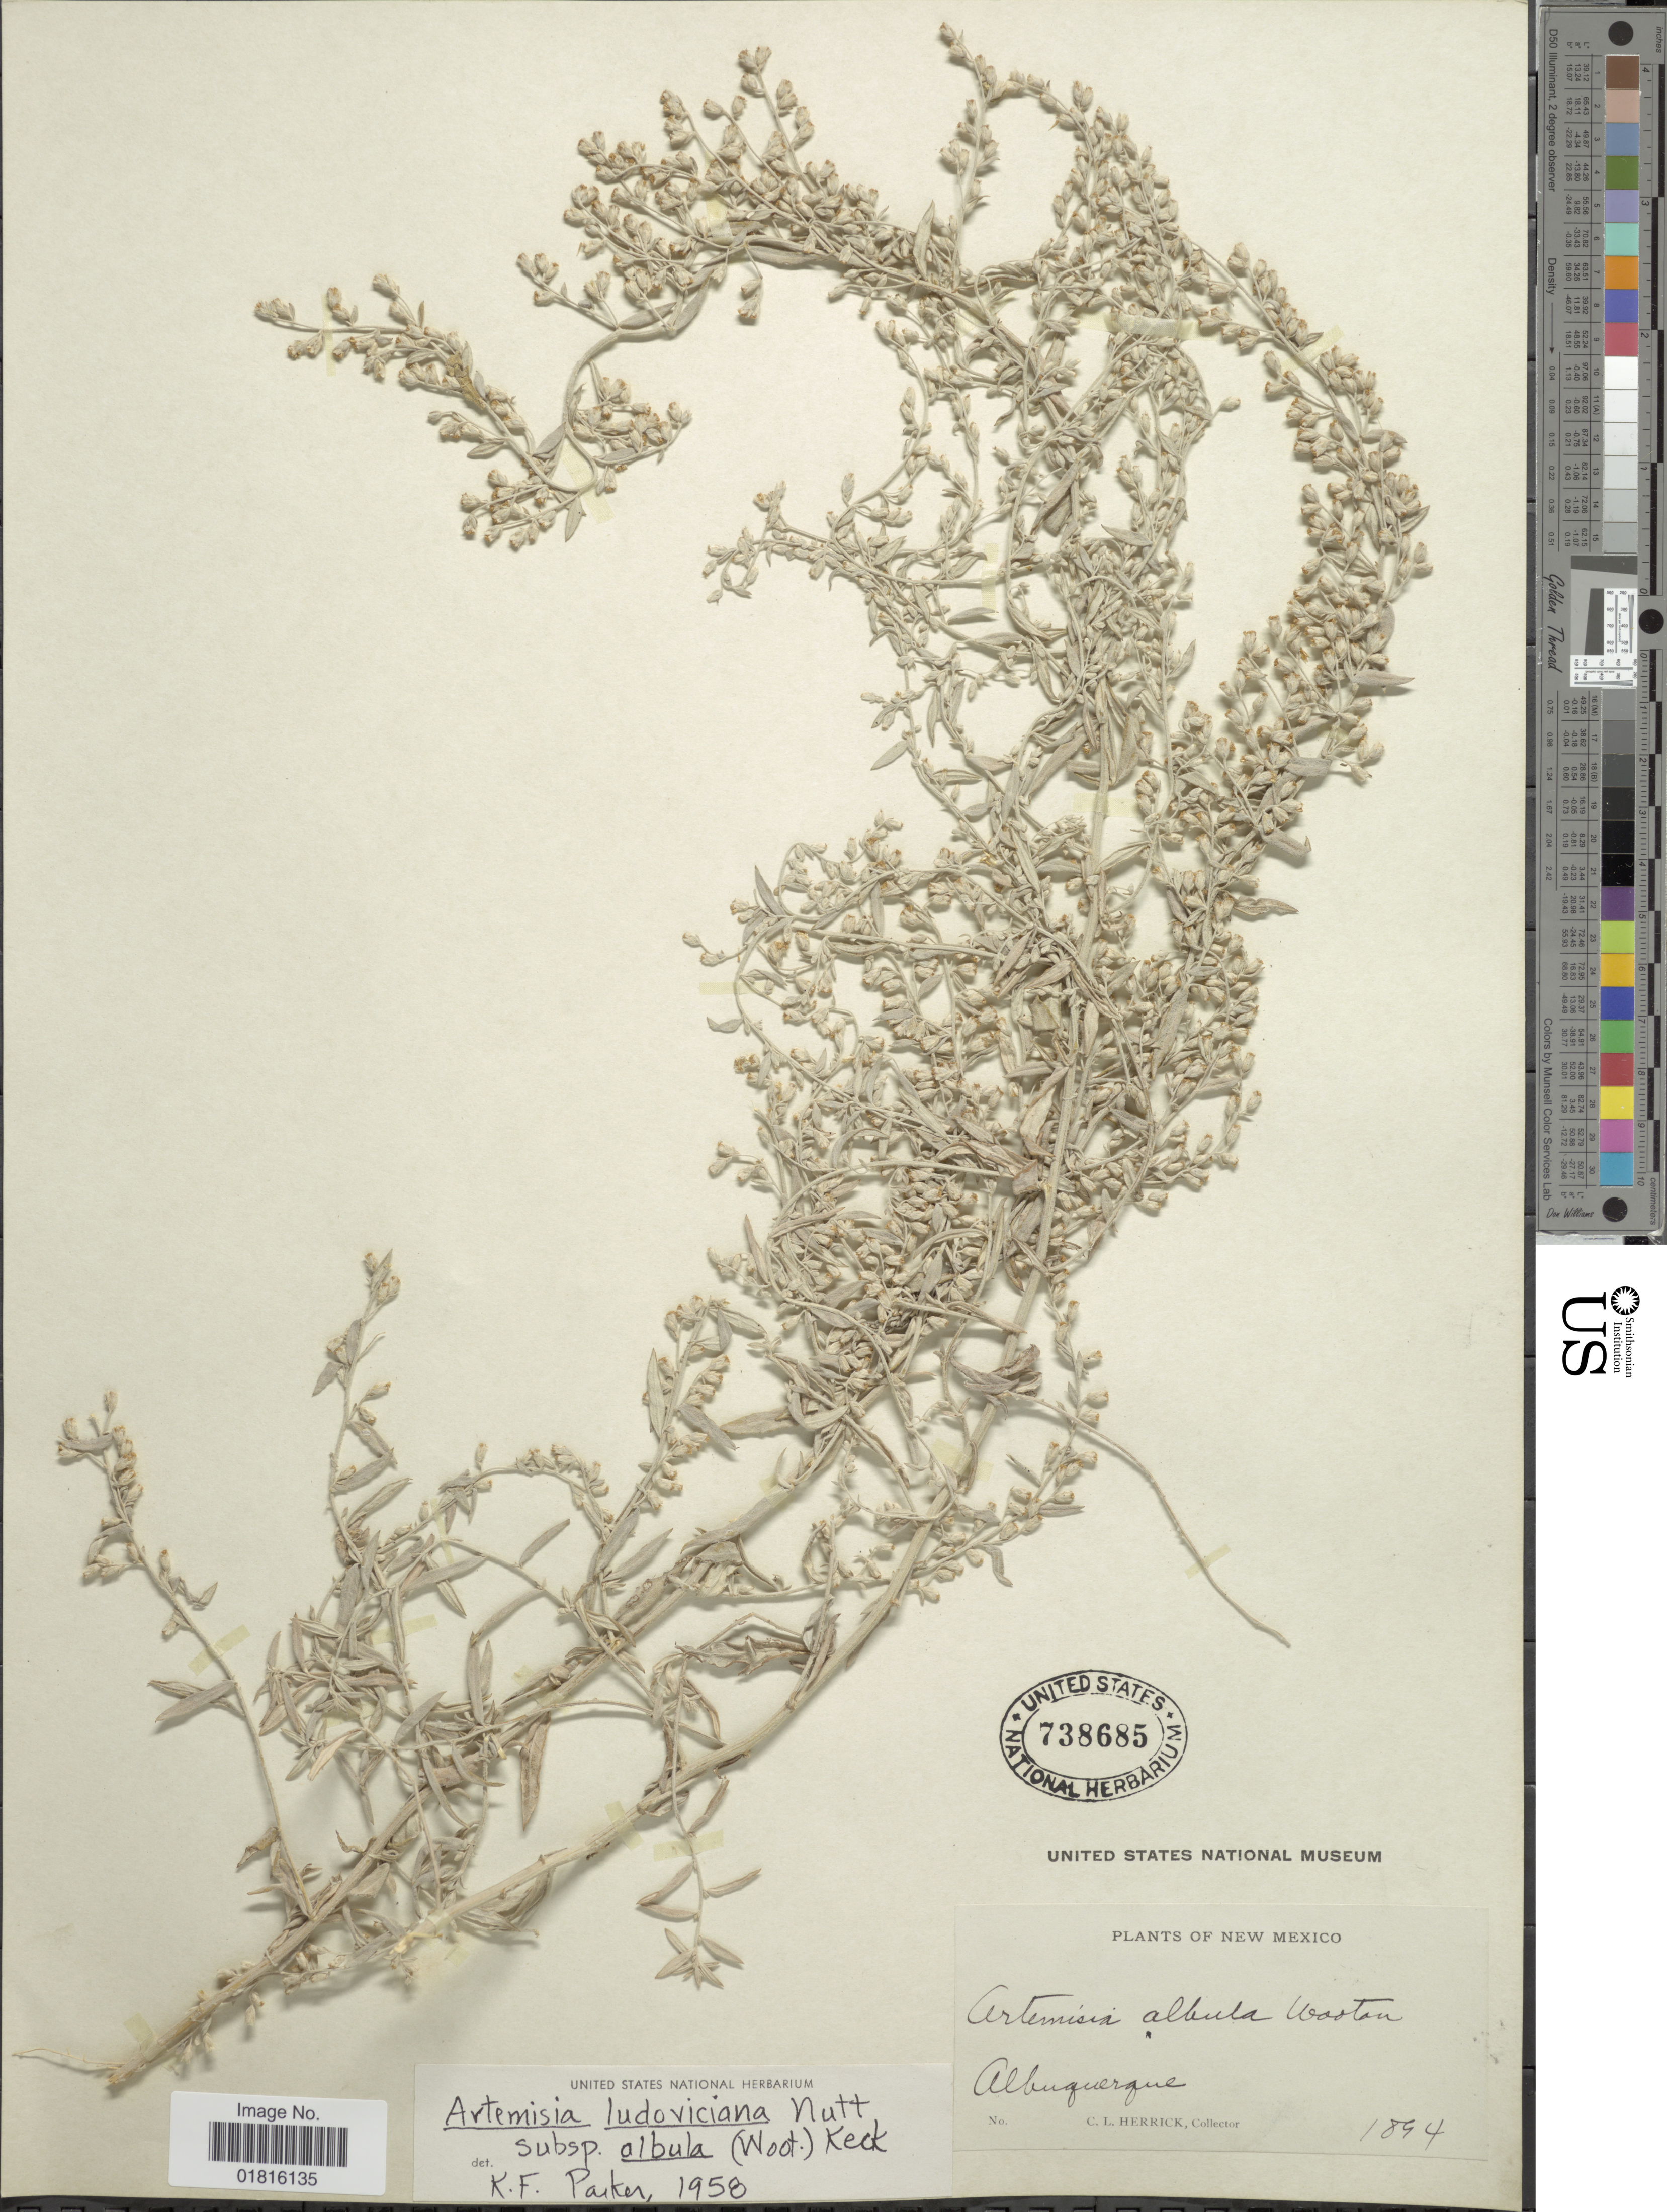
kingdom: Plantae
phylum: Tracheophyta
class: Magnoliopsida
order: Asterales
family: Asteraceae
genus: Artemisia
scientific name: Artemisia ludoviciana subsp. albula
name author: (Wooton) D.D. Keck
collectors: C. Herrick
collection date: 1894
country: United States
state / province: New Mexico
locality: Albuquerque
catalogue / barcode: US 738685